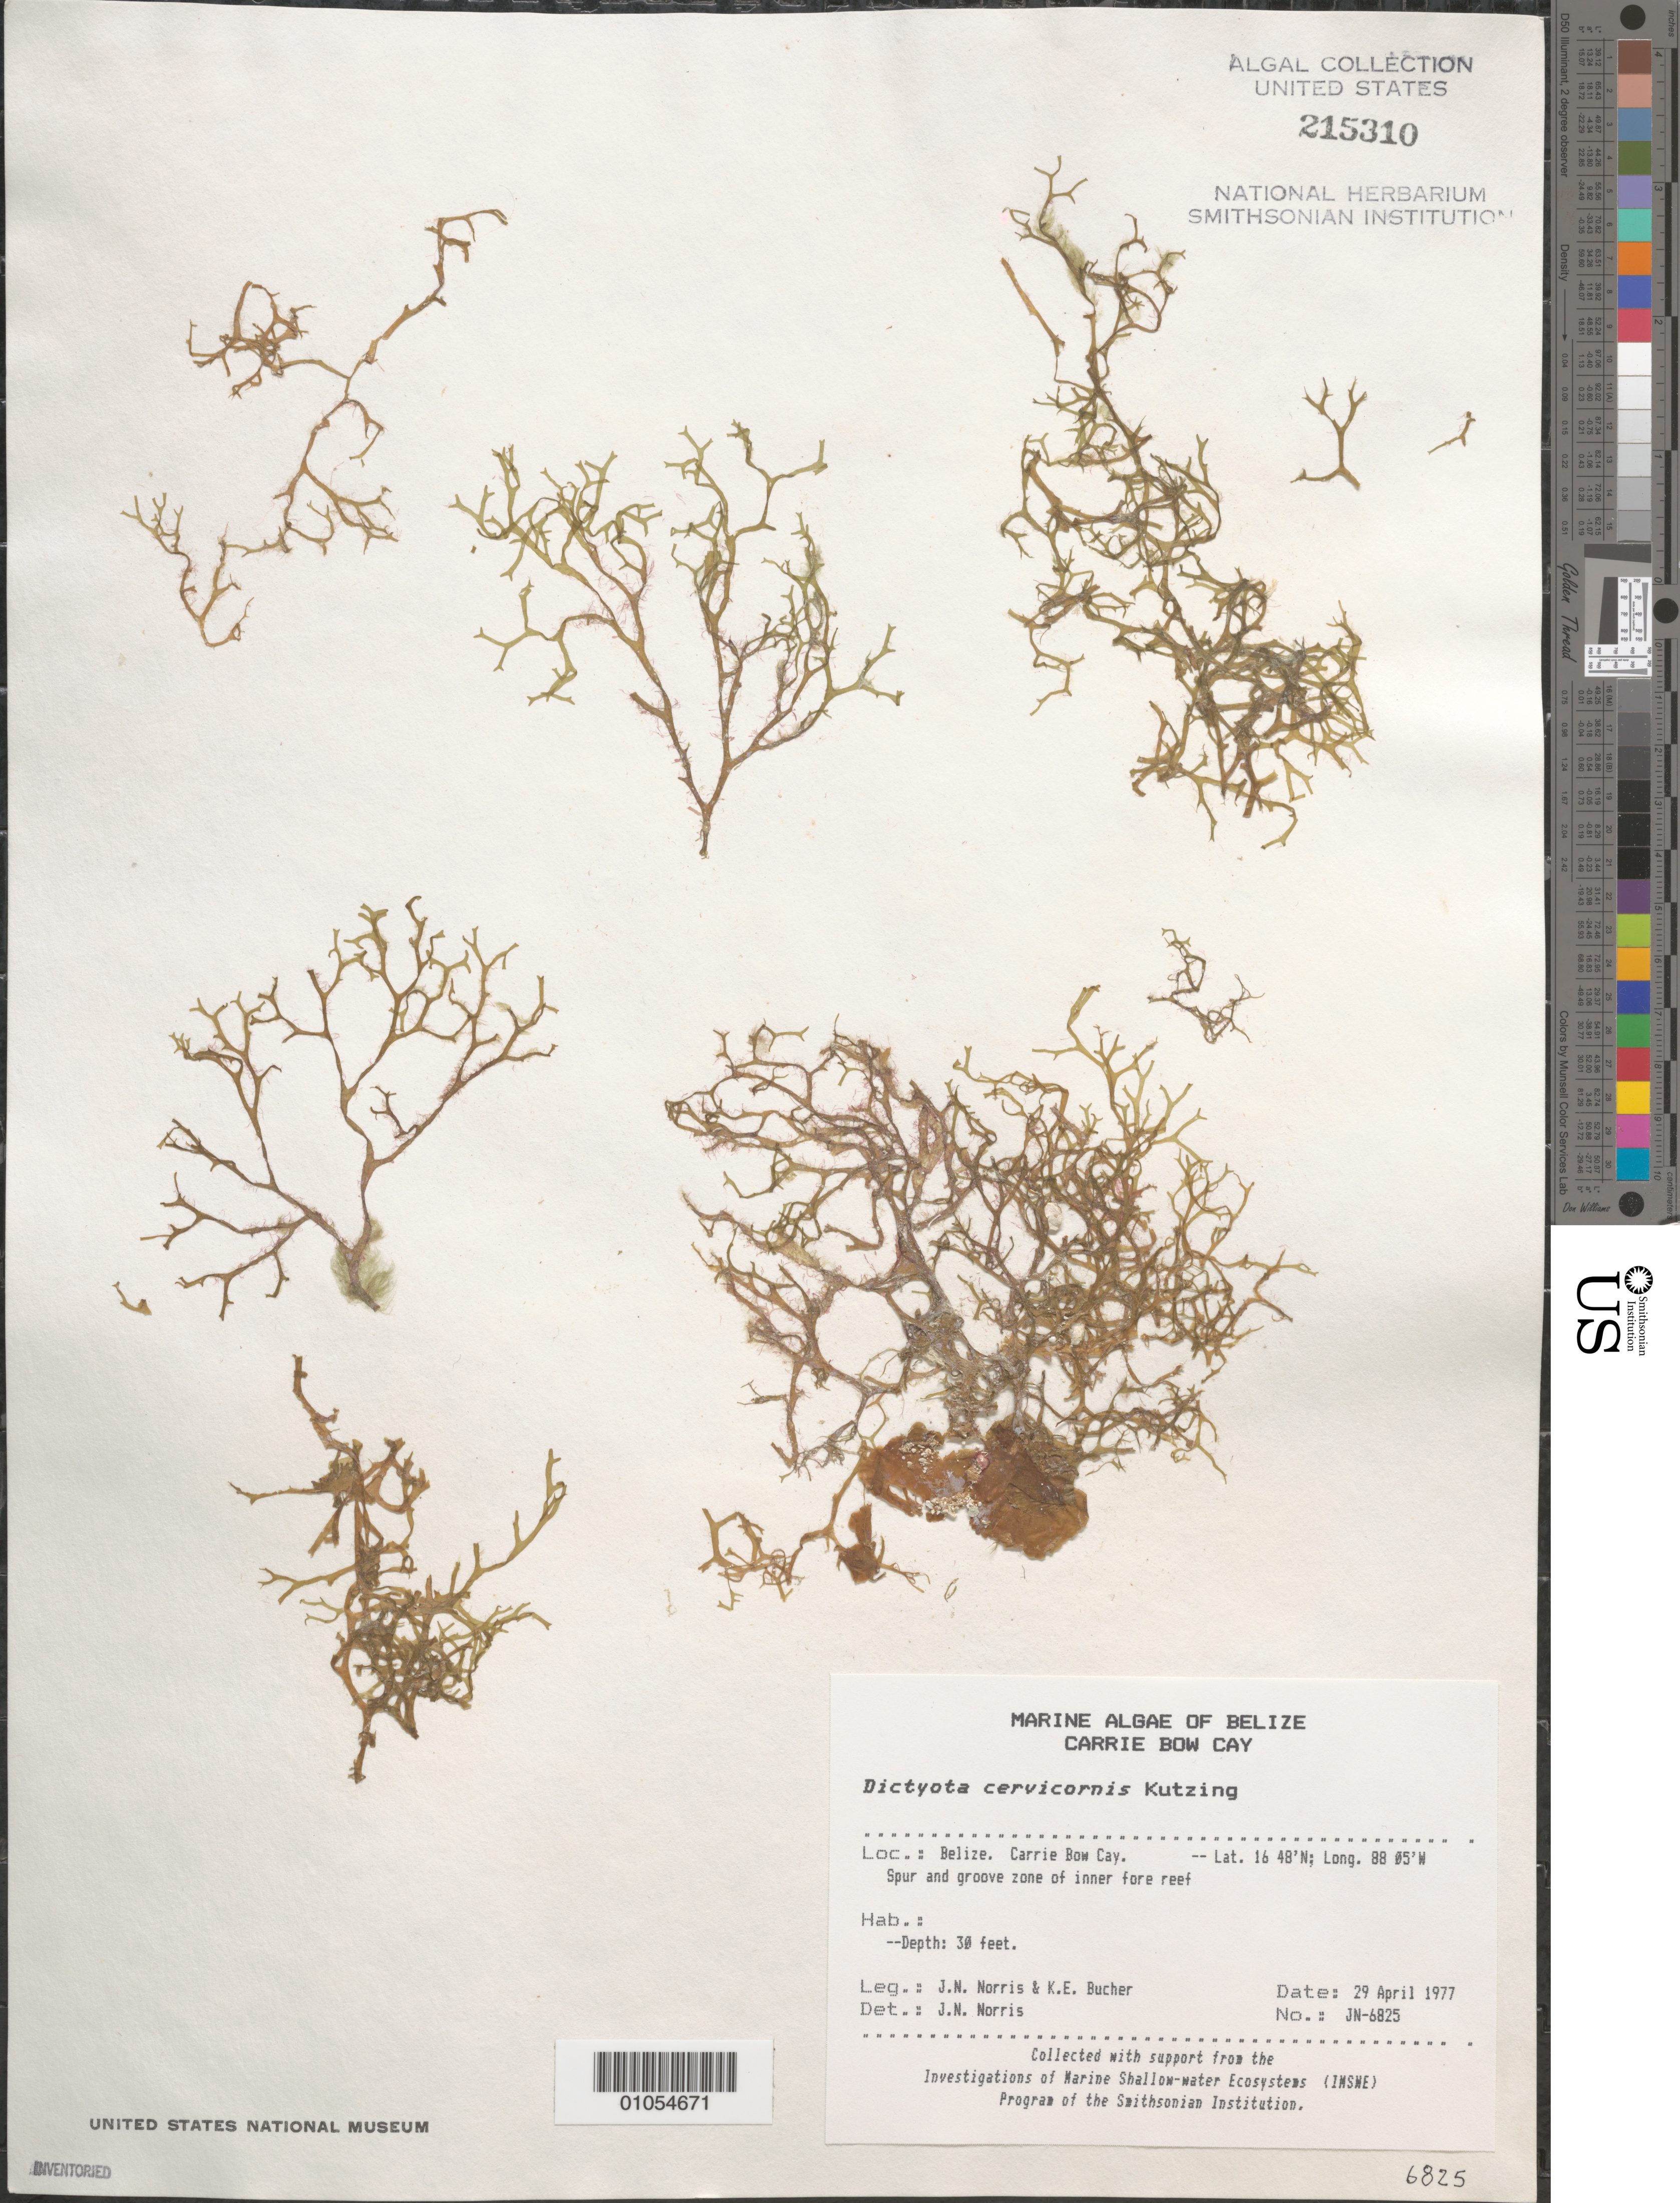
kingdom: Chromista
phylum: Ochrophyta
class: Phaeophyceae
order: Dictyotales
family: Dictyotaceae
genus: Dictyota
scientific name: Dictyota cervicornis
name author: Kütz.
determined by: Norris, James N.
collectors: J. N. Norris & K. E. Bucher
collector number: JN-6825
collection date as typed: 29 Apr 1977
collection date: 1977-04-29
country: Belize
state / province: Stann Creek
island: Carrie Bow Cay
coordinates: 16 48'N, 88 05'W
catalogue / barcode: US 215310